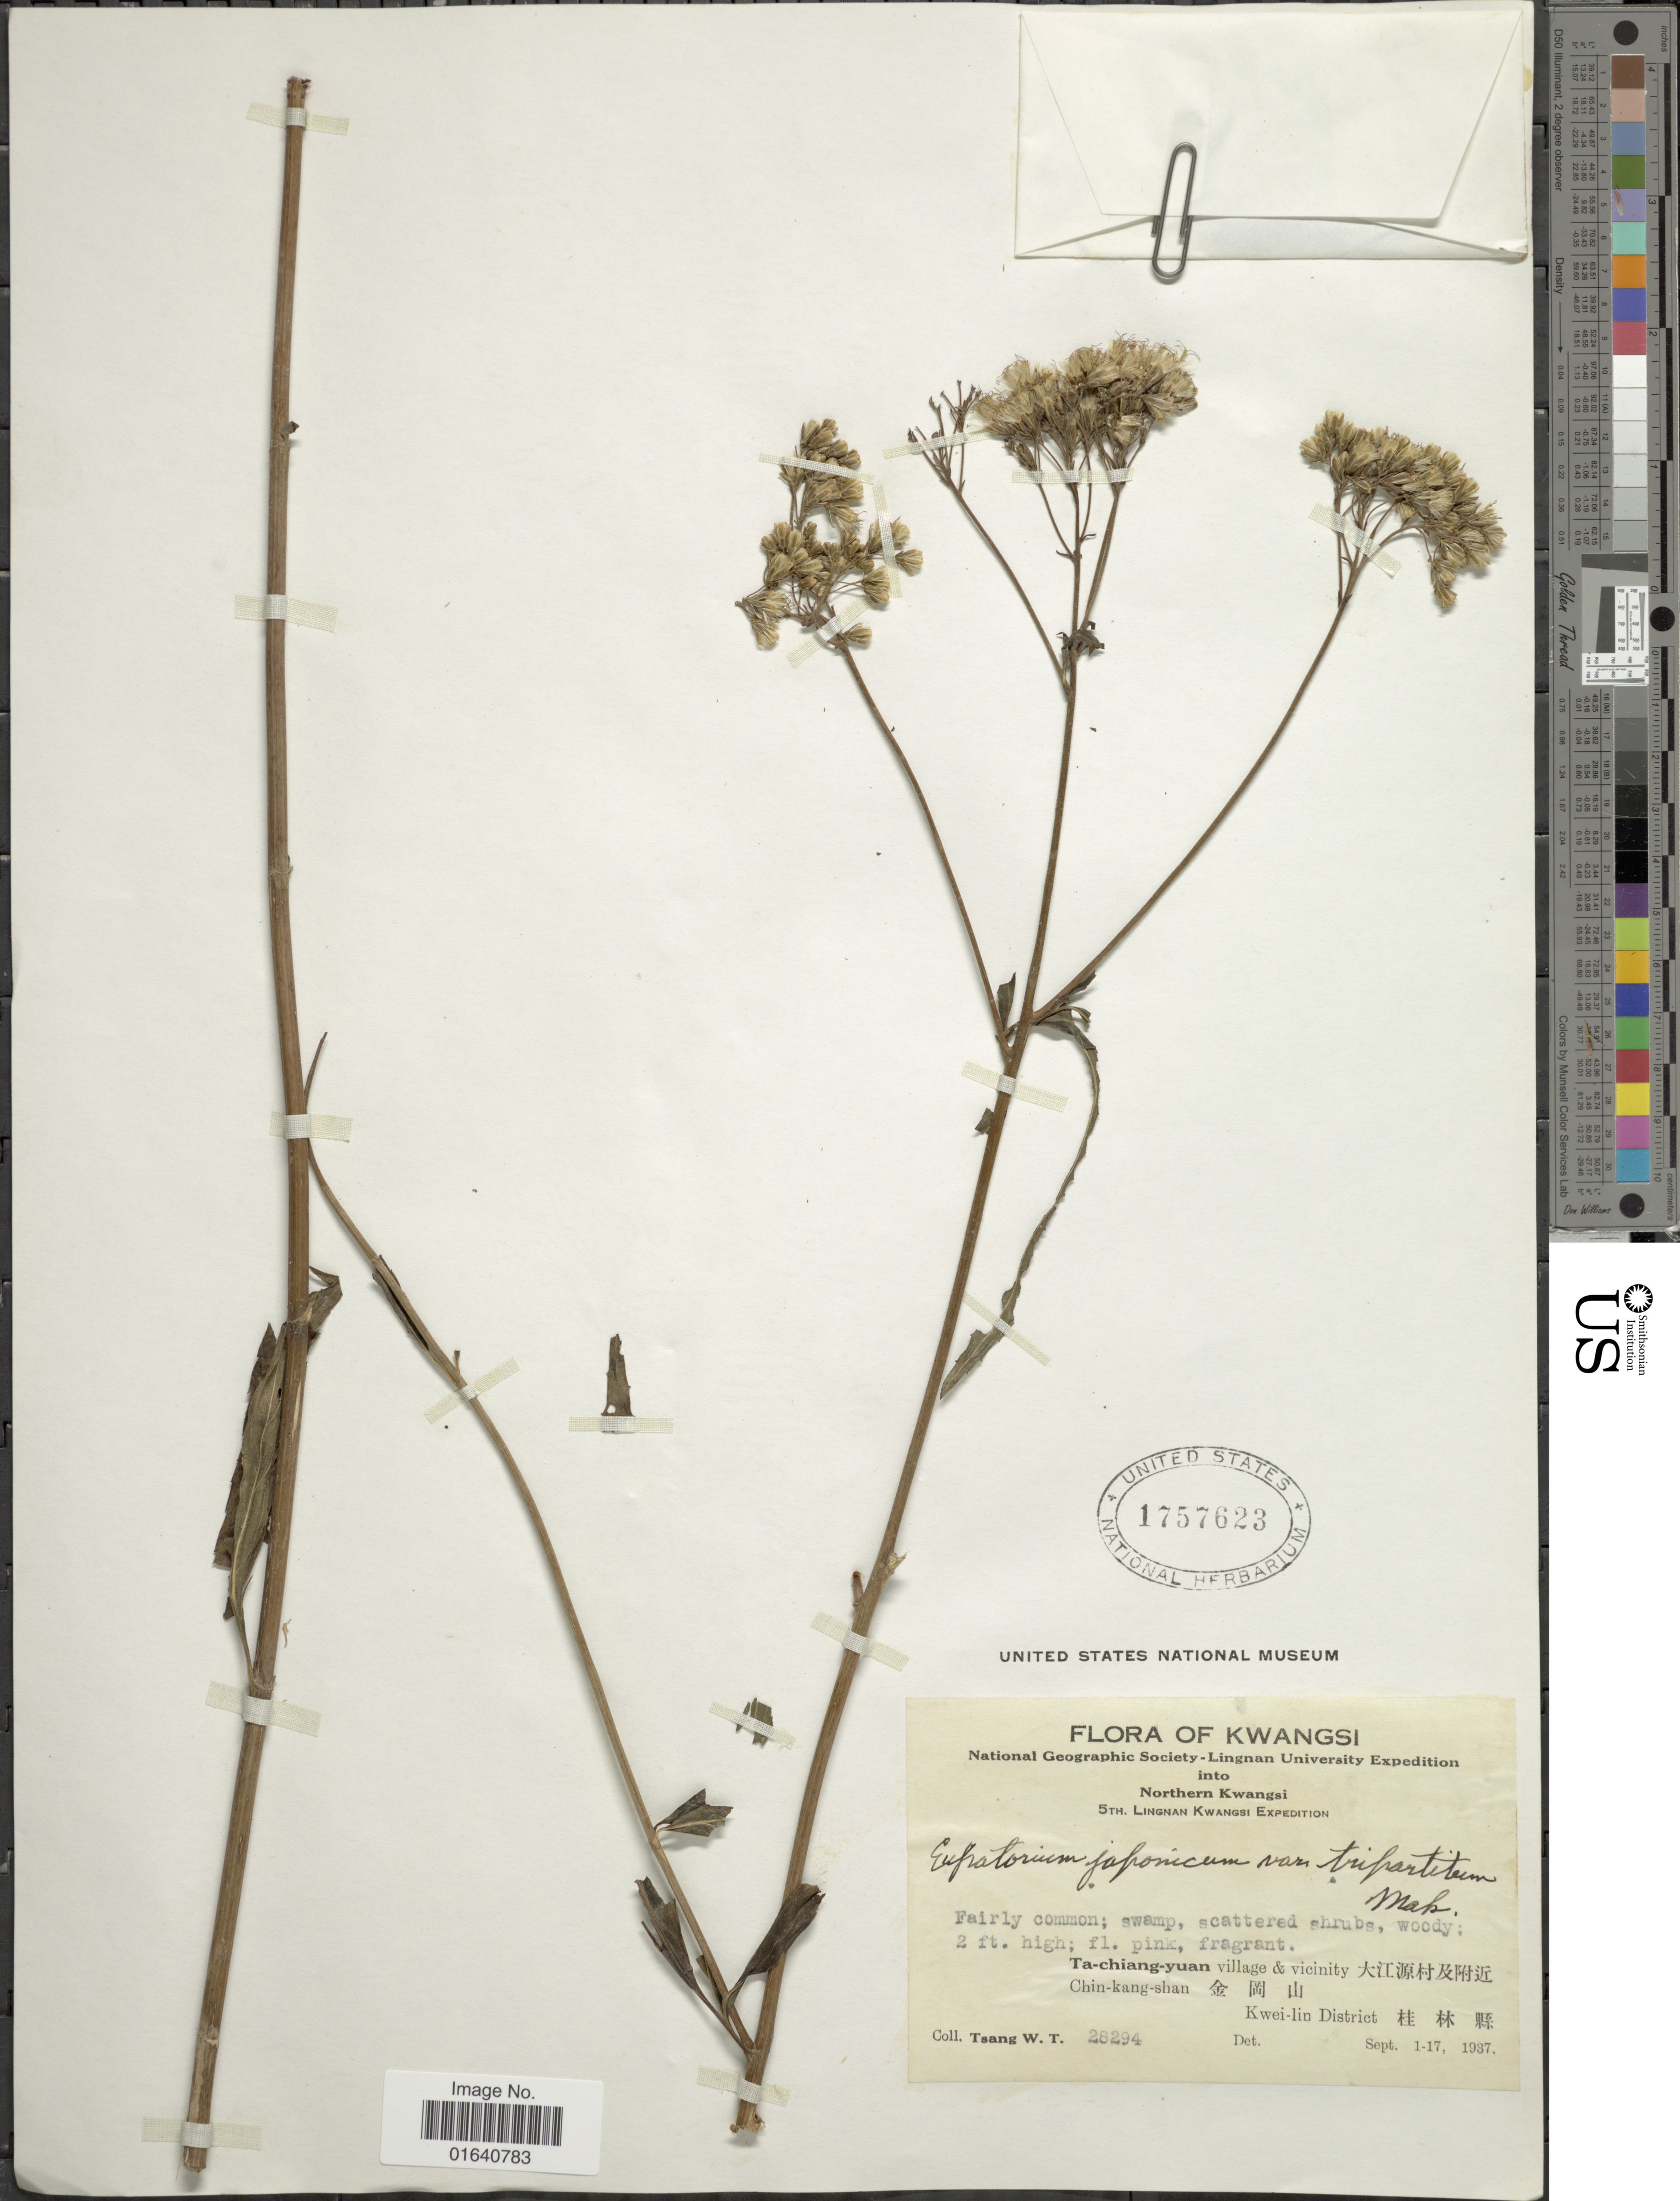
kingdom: Plantae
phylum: Tracheophyta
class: Magnoliopsida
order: Asterales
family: Asteraceae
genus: Eupatorium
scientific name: Eupatorium japonicum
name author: Thunb.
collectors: W. T. Tsang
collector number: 28294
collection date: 1937-09-01/1937-09-17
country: China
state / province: Guangxi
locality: Kwasi,Ta-chiang-yuan village & vicinity, Chin-kang-Shan, Kwei-lin District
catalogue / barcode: US 1757623